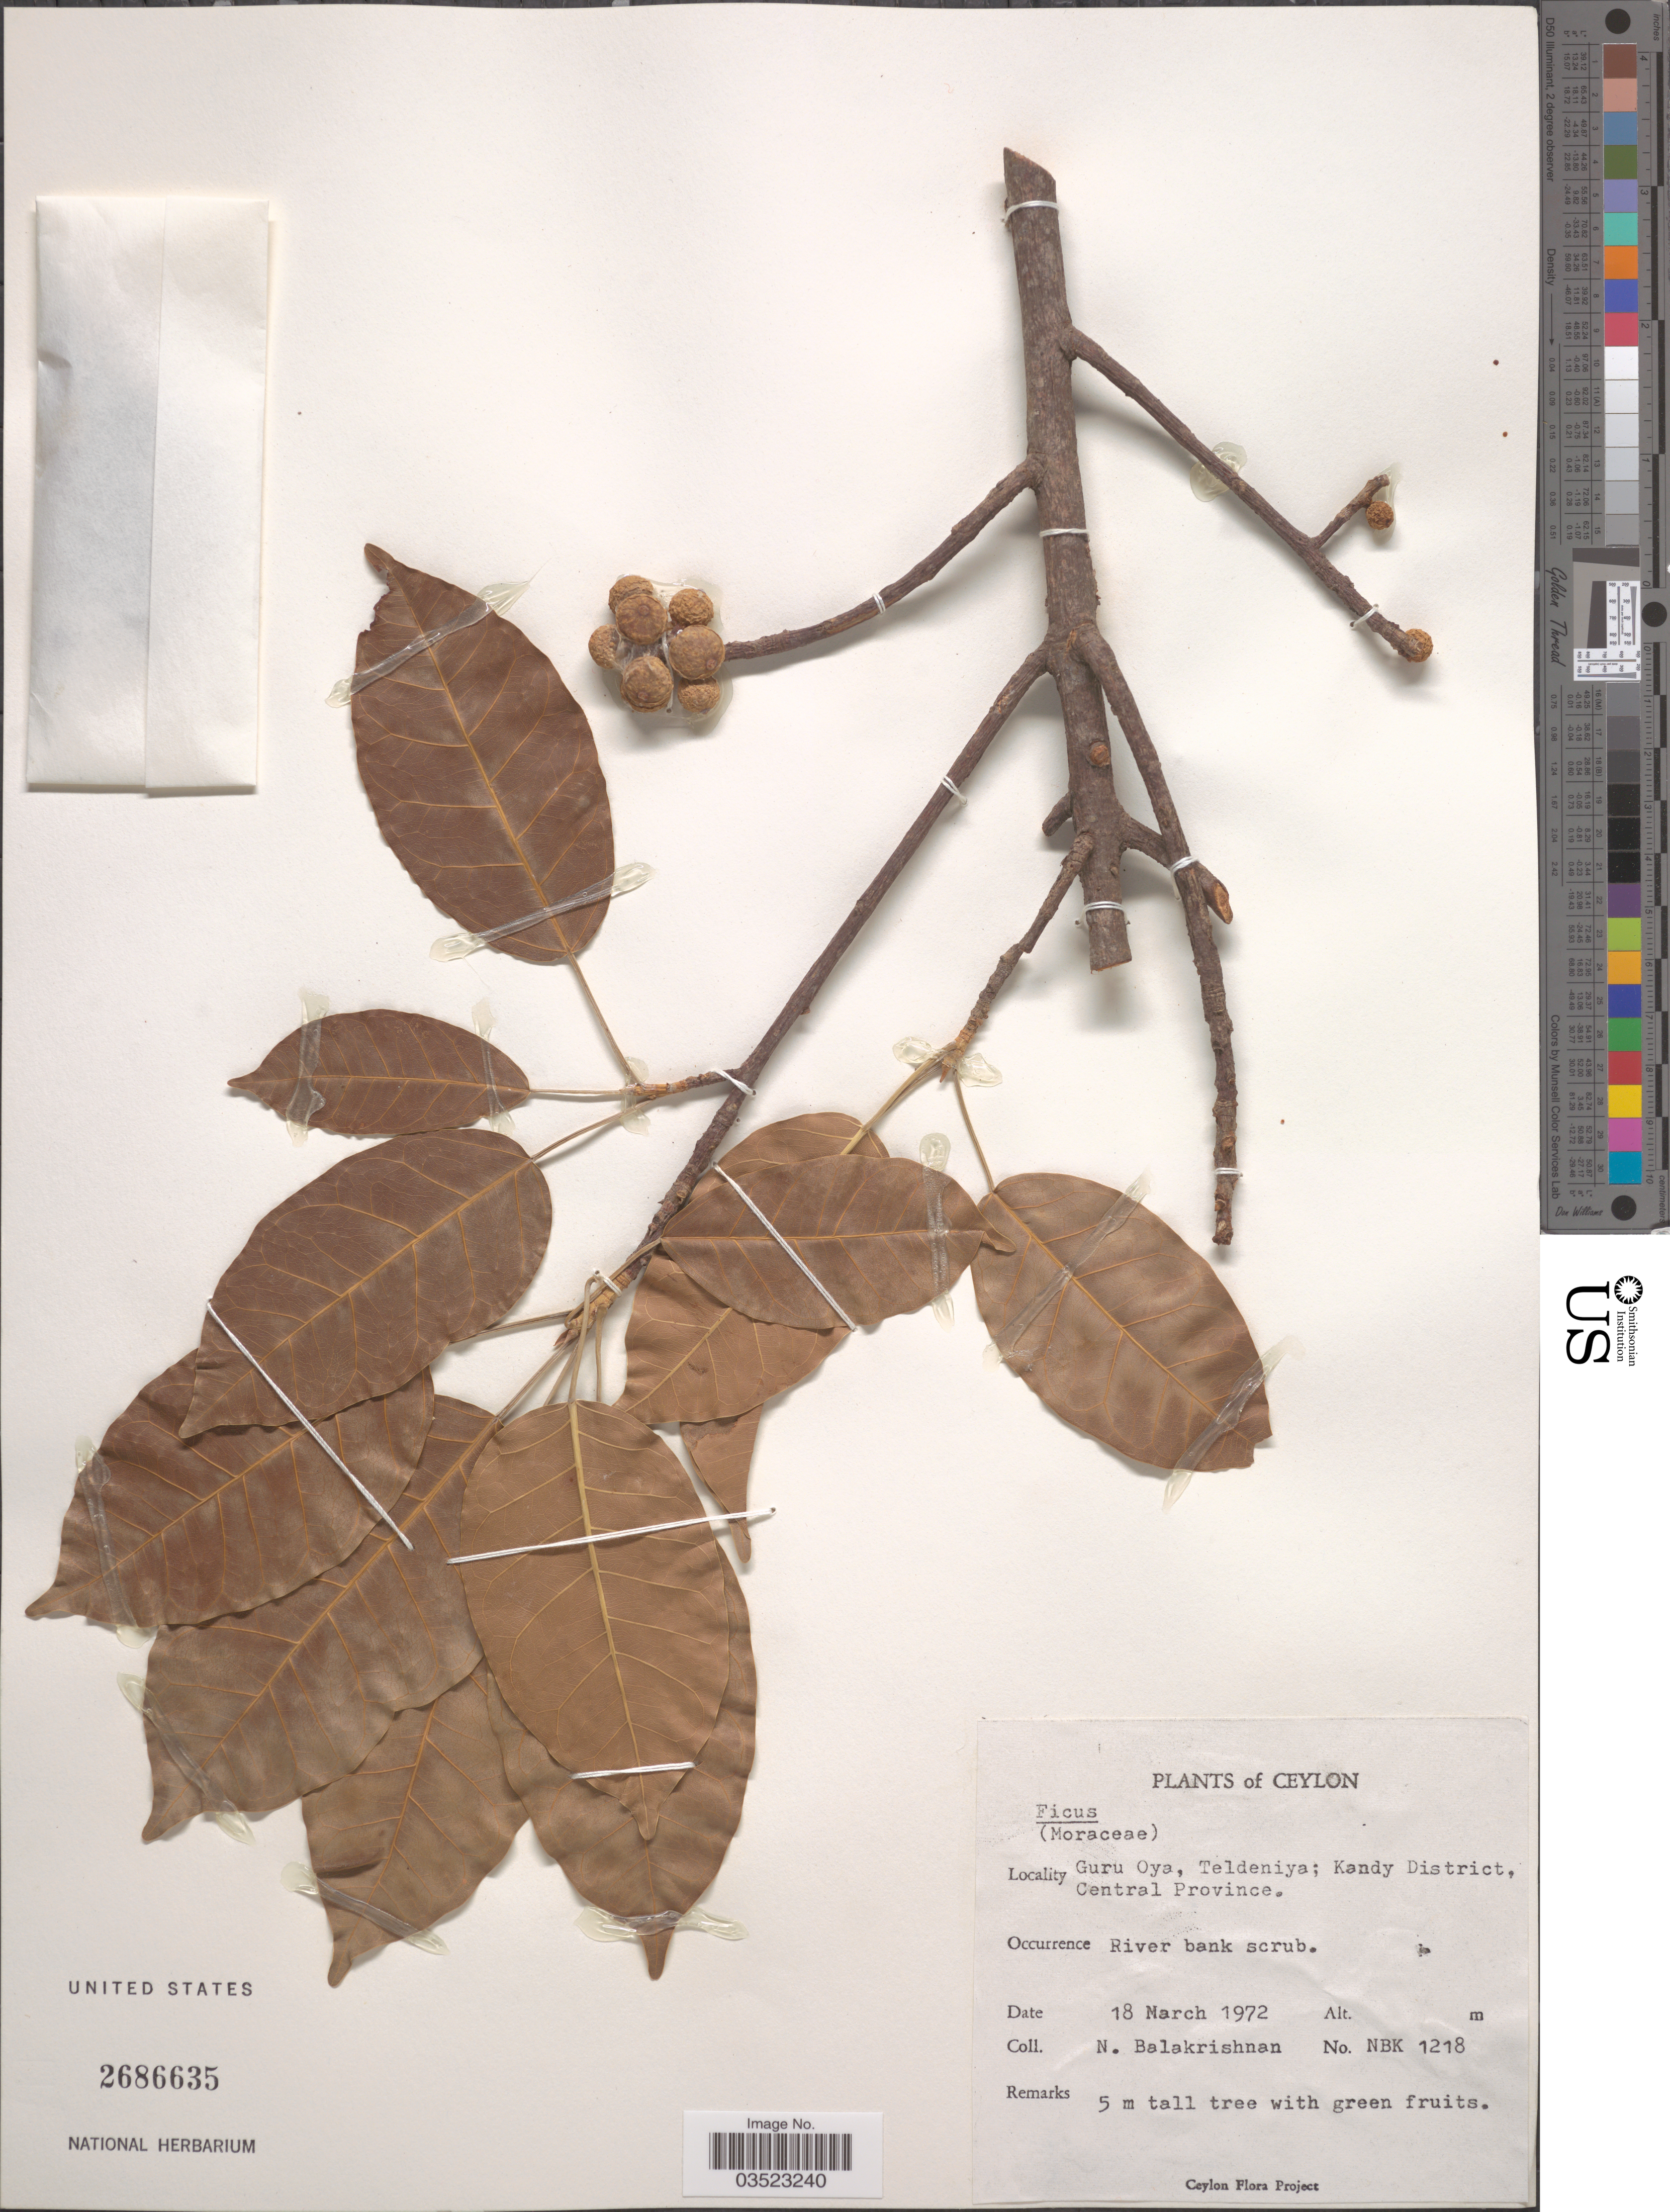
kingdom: Plantae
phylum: Tracheophyta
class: Magnoliopsida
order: Rosales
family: Moraceae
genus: Ficus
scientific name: Ficus sp.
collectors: N. Balakrishnan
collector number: NBK 1218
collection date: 1972-03-18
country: Sri Lanka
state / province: Central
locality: Ceylon. Guru Oya, Teldeniya; Kandy District.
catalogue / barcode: US 2686635